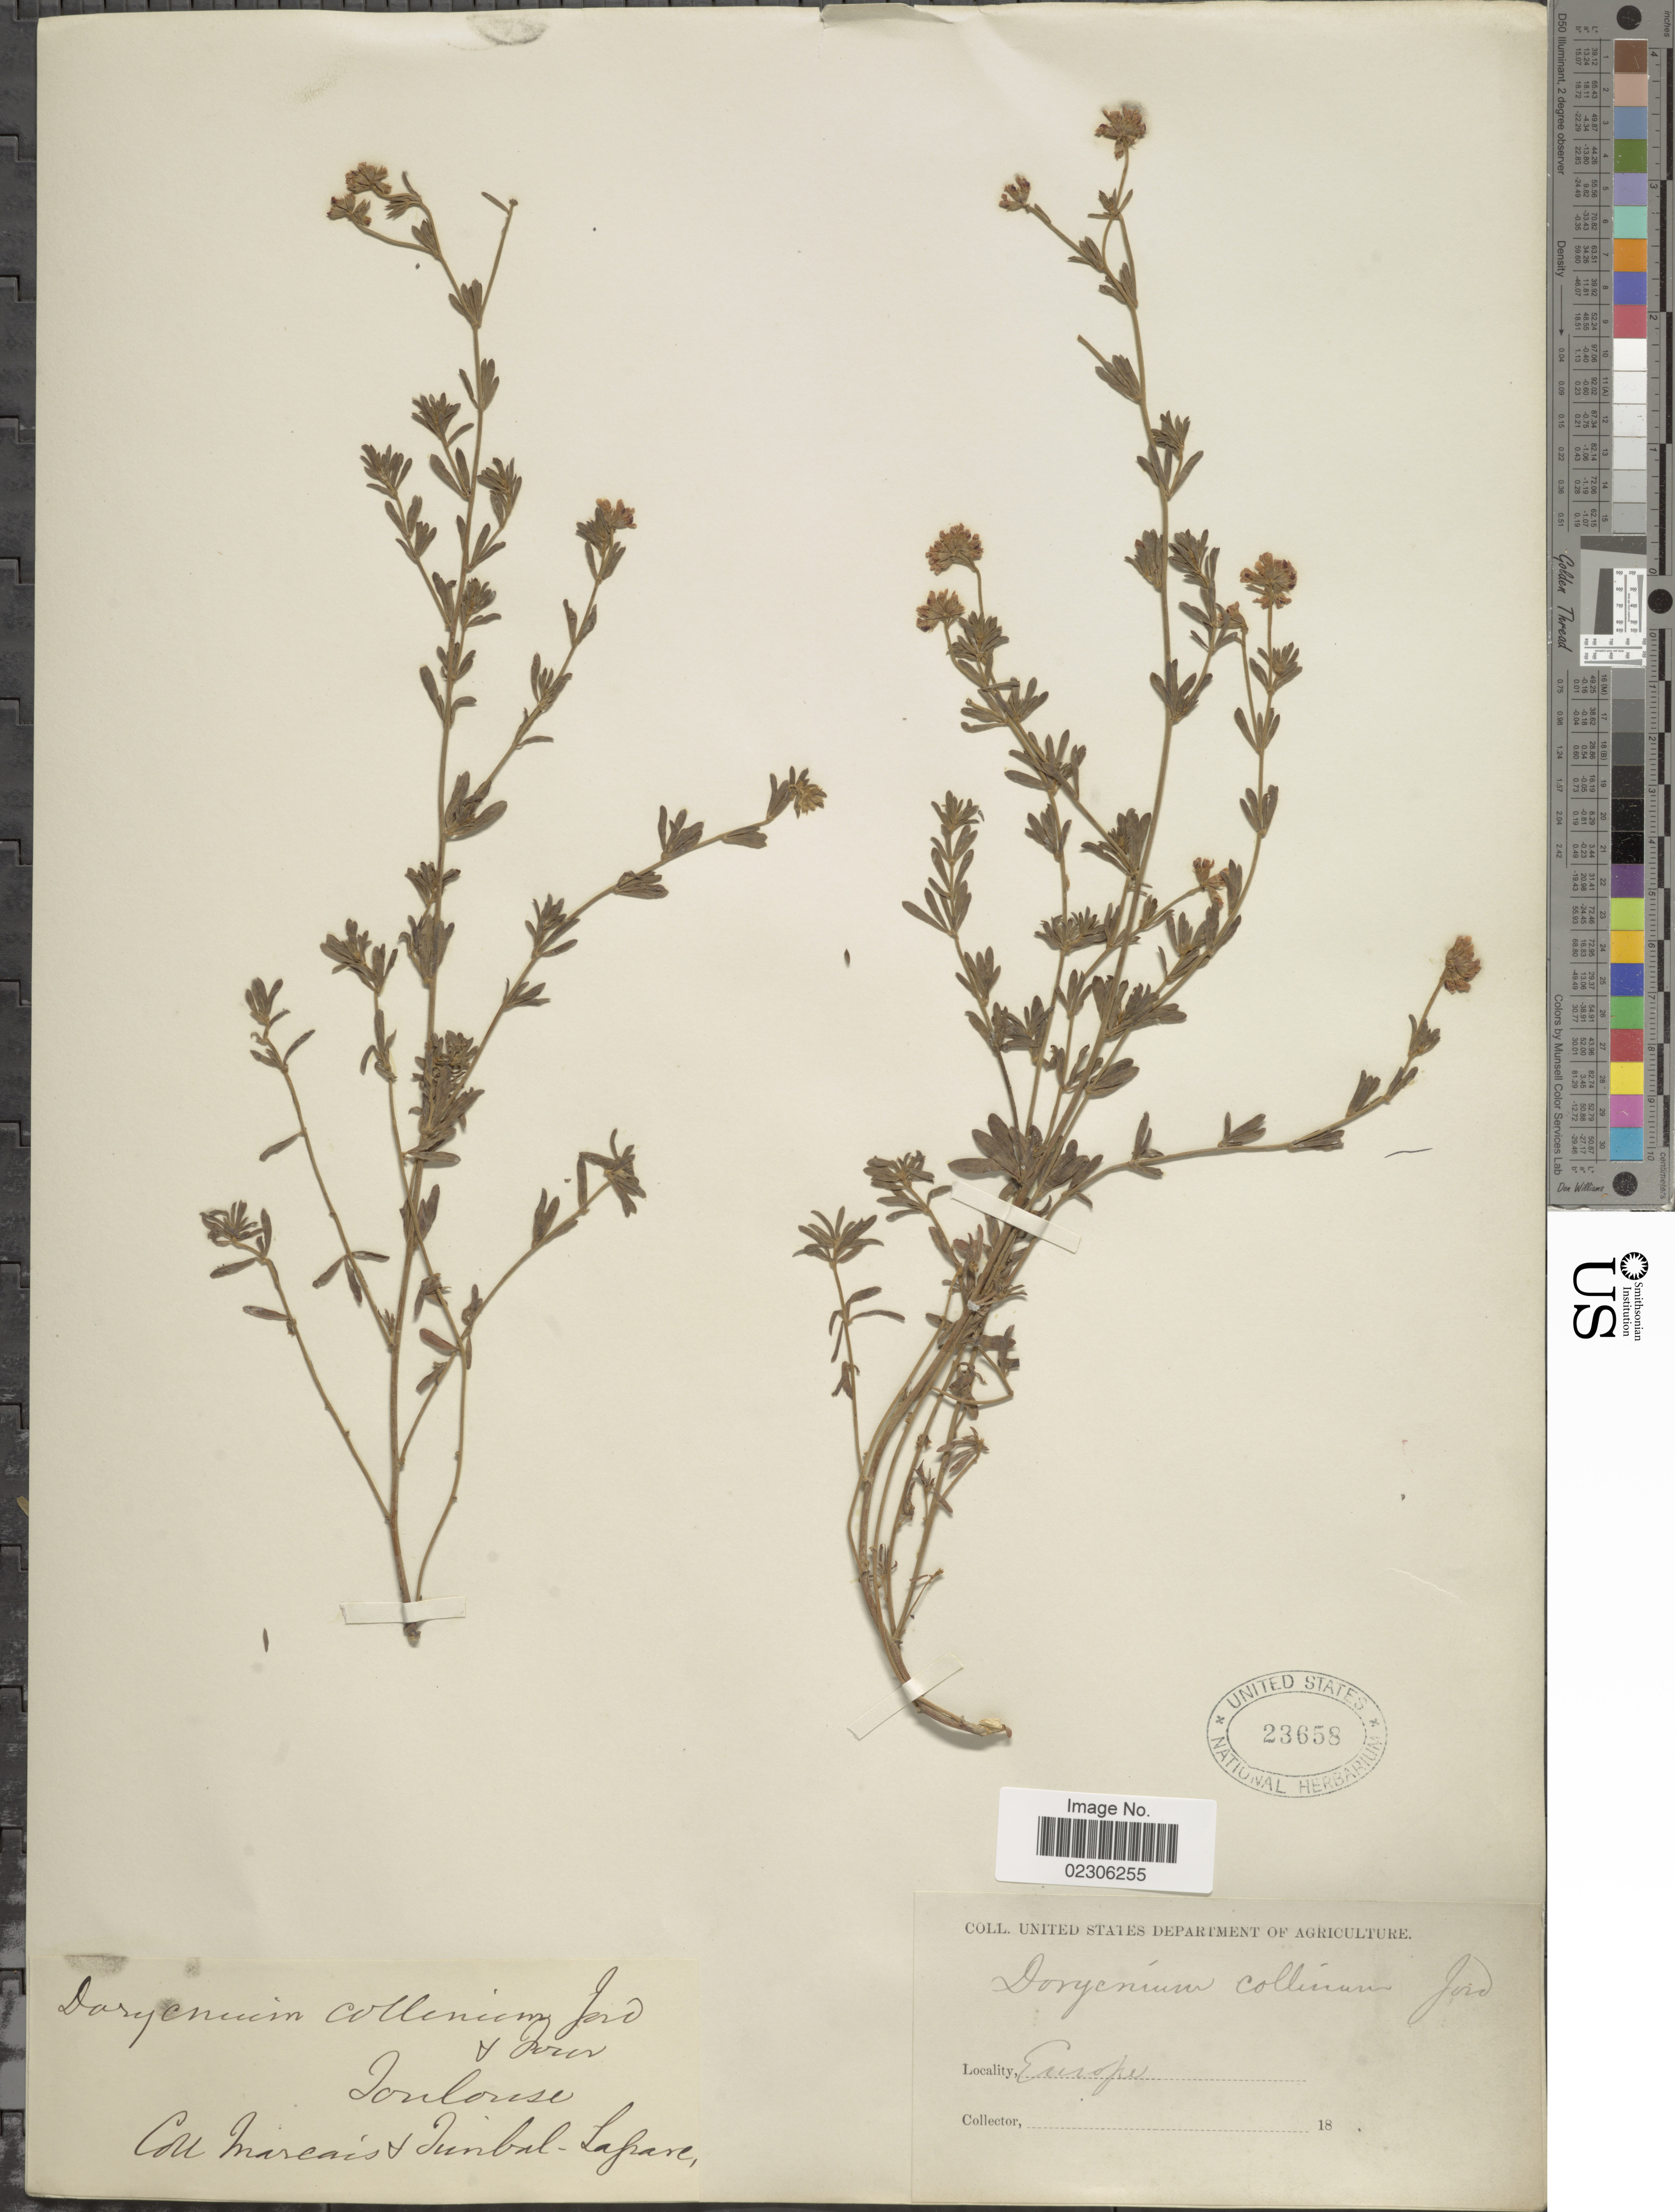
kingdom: Plantae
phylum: Tracheophyta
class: Magnoliopsida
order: Fabales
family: Fabaceae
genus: Dorycnium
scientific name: Dorycnium collinum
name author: Jord. & Fourr.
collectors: M. Junbal-Lapare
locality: Europe, Jonlouse [interpreted]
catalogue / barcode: US 23658